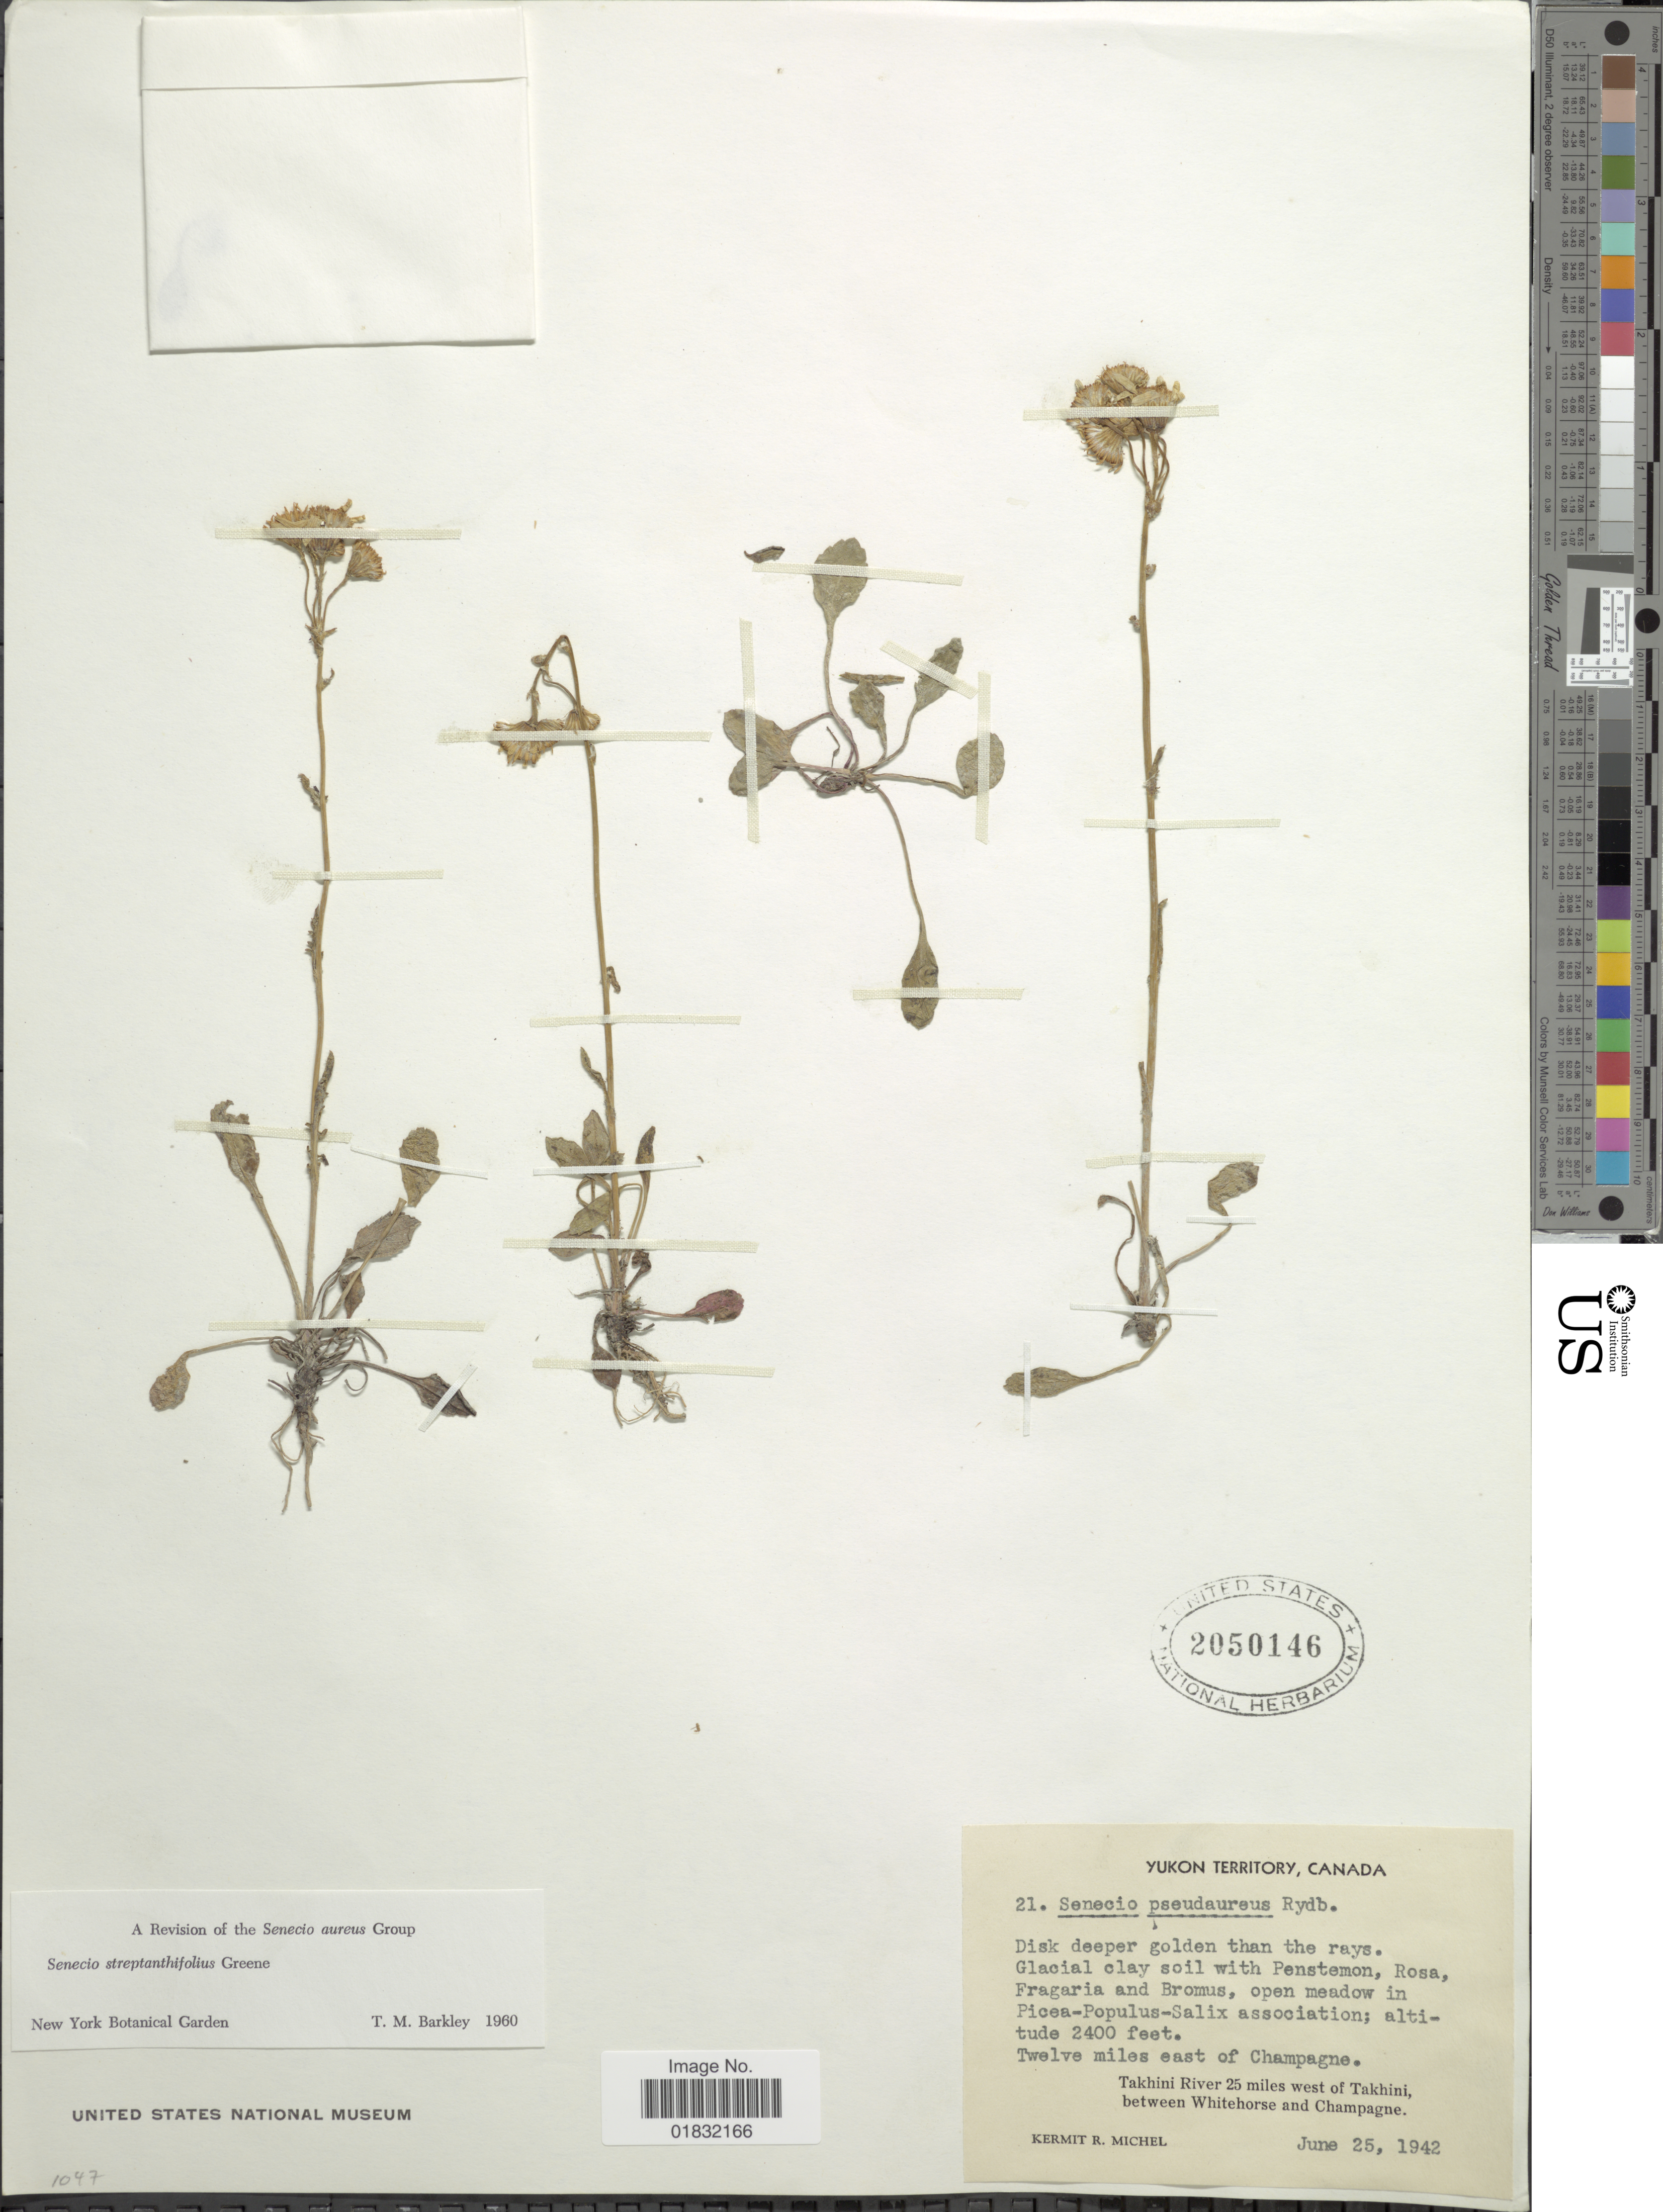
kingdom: Plantae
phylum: Tracheophyta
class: Magnoliopsida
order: Asterales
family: Asteraceae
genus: Packera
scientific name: Packera streptanthifolia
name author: (Greene) W.A. Weber & Á. Löve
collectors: K. Michel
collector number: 21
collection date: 1942-06-25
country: Canada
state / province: Yukon Territory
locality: Twelve miles east of Champagne, Takhini River 25 miles west Takhini, between Whitehorse and Champagne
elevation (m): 732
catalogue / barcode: US 2050146